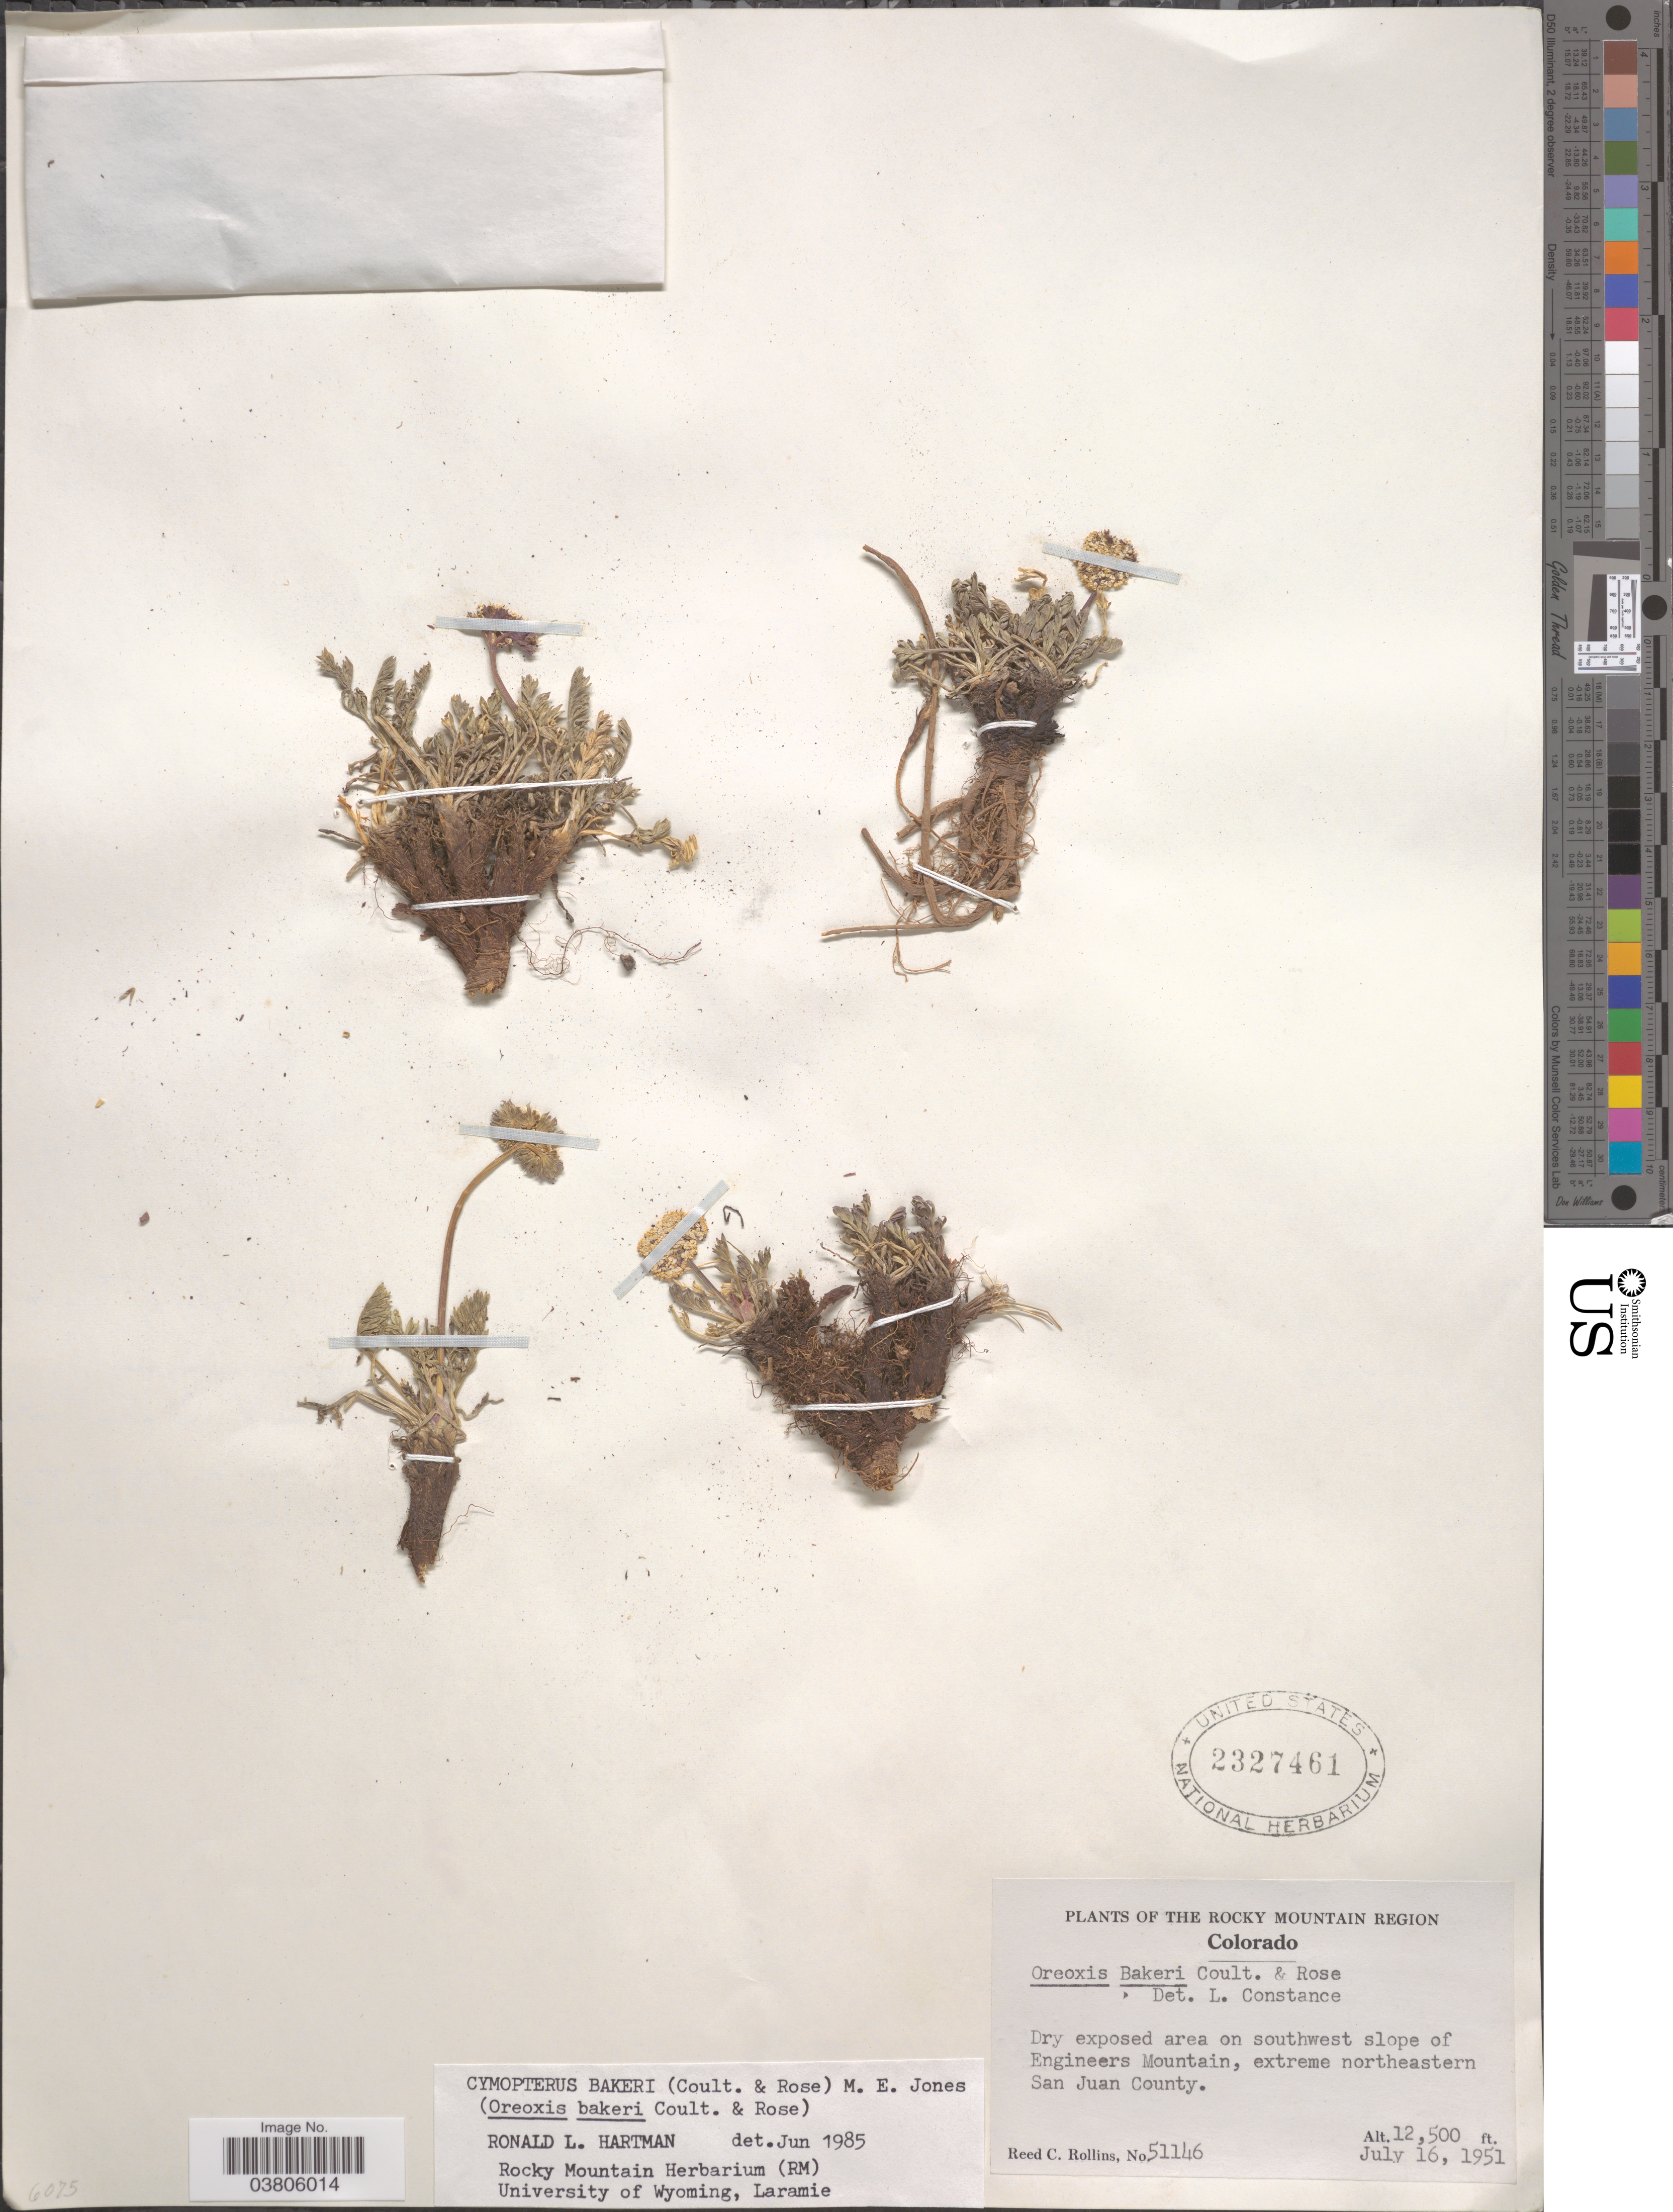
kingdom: Plantae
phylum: Tracheophyta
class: Magnoliopsida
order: Apiales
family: Apiaceae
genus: Cymopterus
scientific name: Cymopterus bakeri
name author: M.E. Jones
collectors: R. C. Rollins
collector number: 51146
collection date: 1951-07-16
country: United States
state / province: Colorado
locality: The Rocky Mountain Region. Southwest slope of Engineers Mountain, extreme northeastern San Juan County.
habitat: dry exposed area on southwest slope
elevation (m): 3810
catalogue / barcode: US 2327461